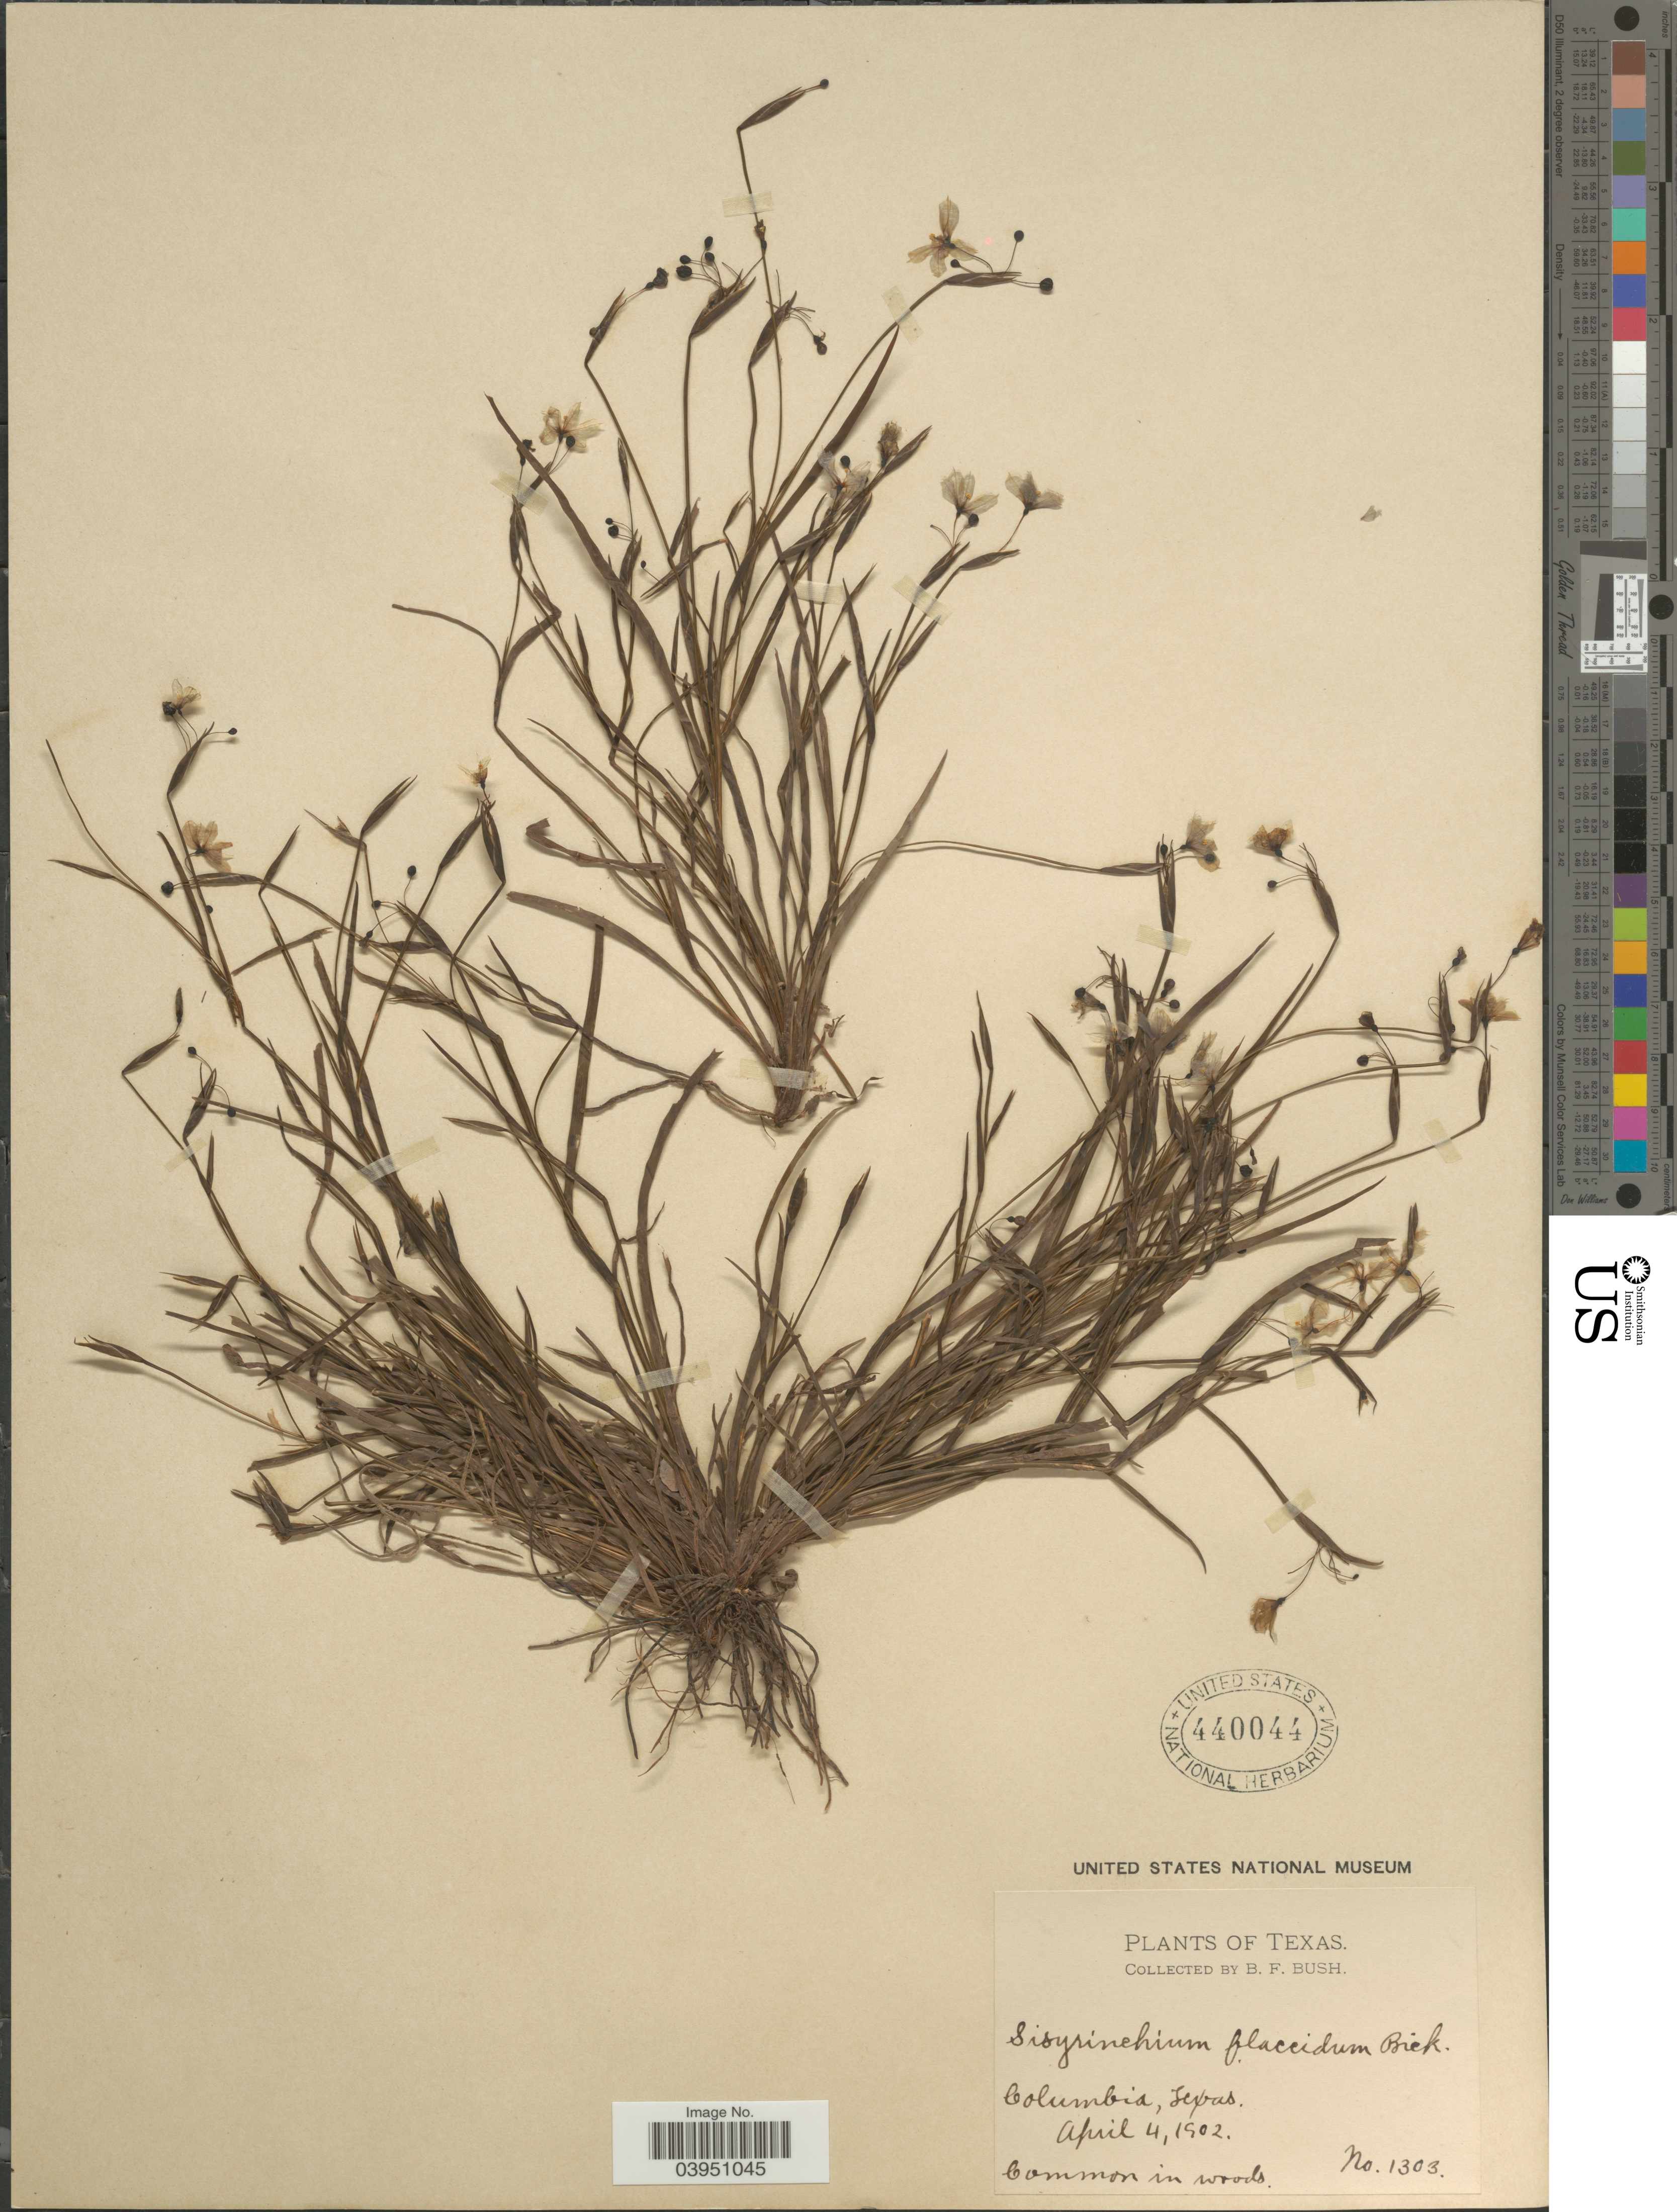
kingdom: Plantae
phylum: Tracheophyta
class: Liliopsida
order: Asparagales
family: Iridaceae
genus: Sisyrinchium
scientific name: Sisyrinchium flaccidum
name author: E.P. Bicknell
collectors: B. F. Bush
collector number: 1303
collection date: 1902-04-04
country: United States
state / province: Texas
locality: Columbia.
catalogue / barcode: US 440044